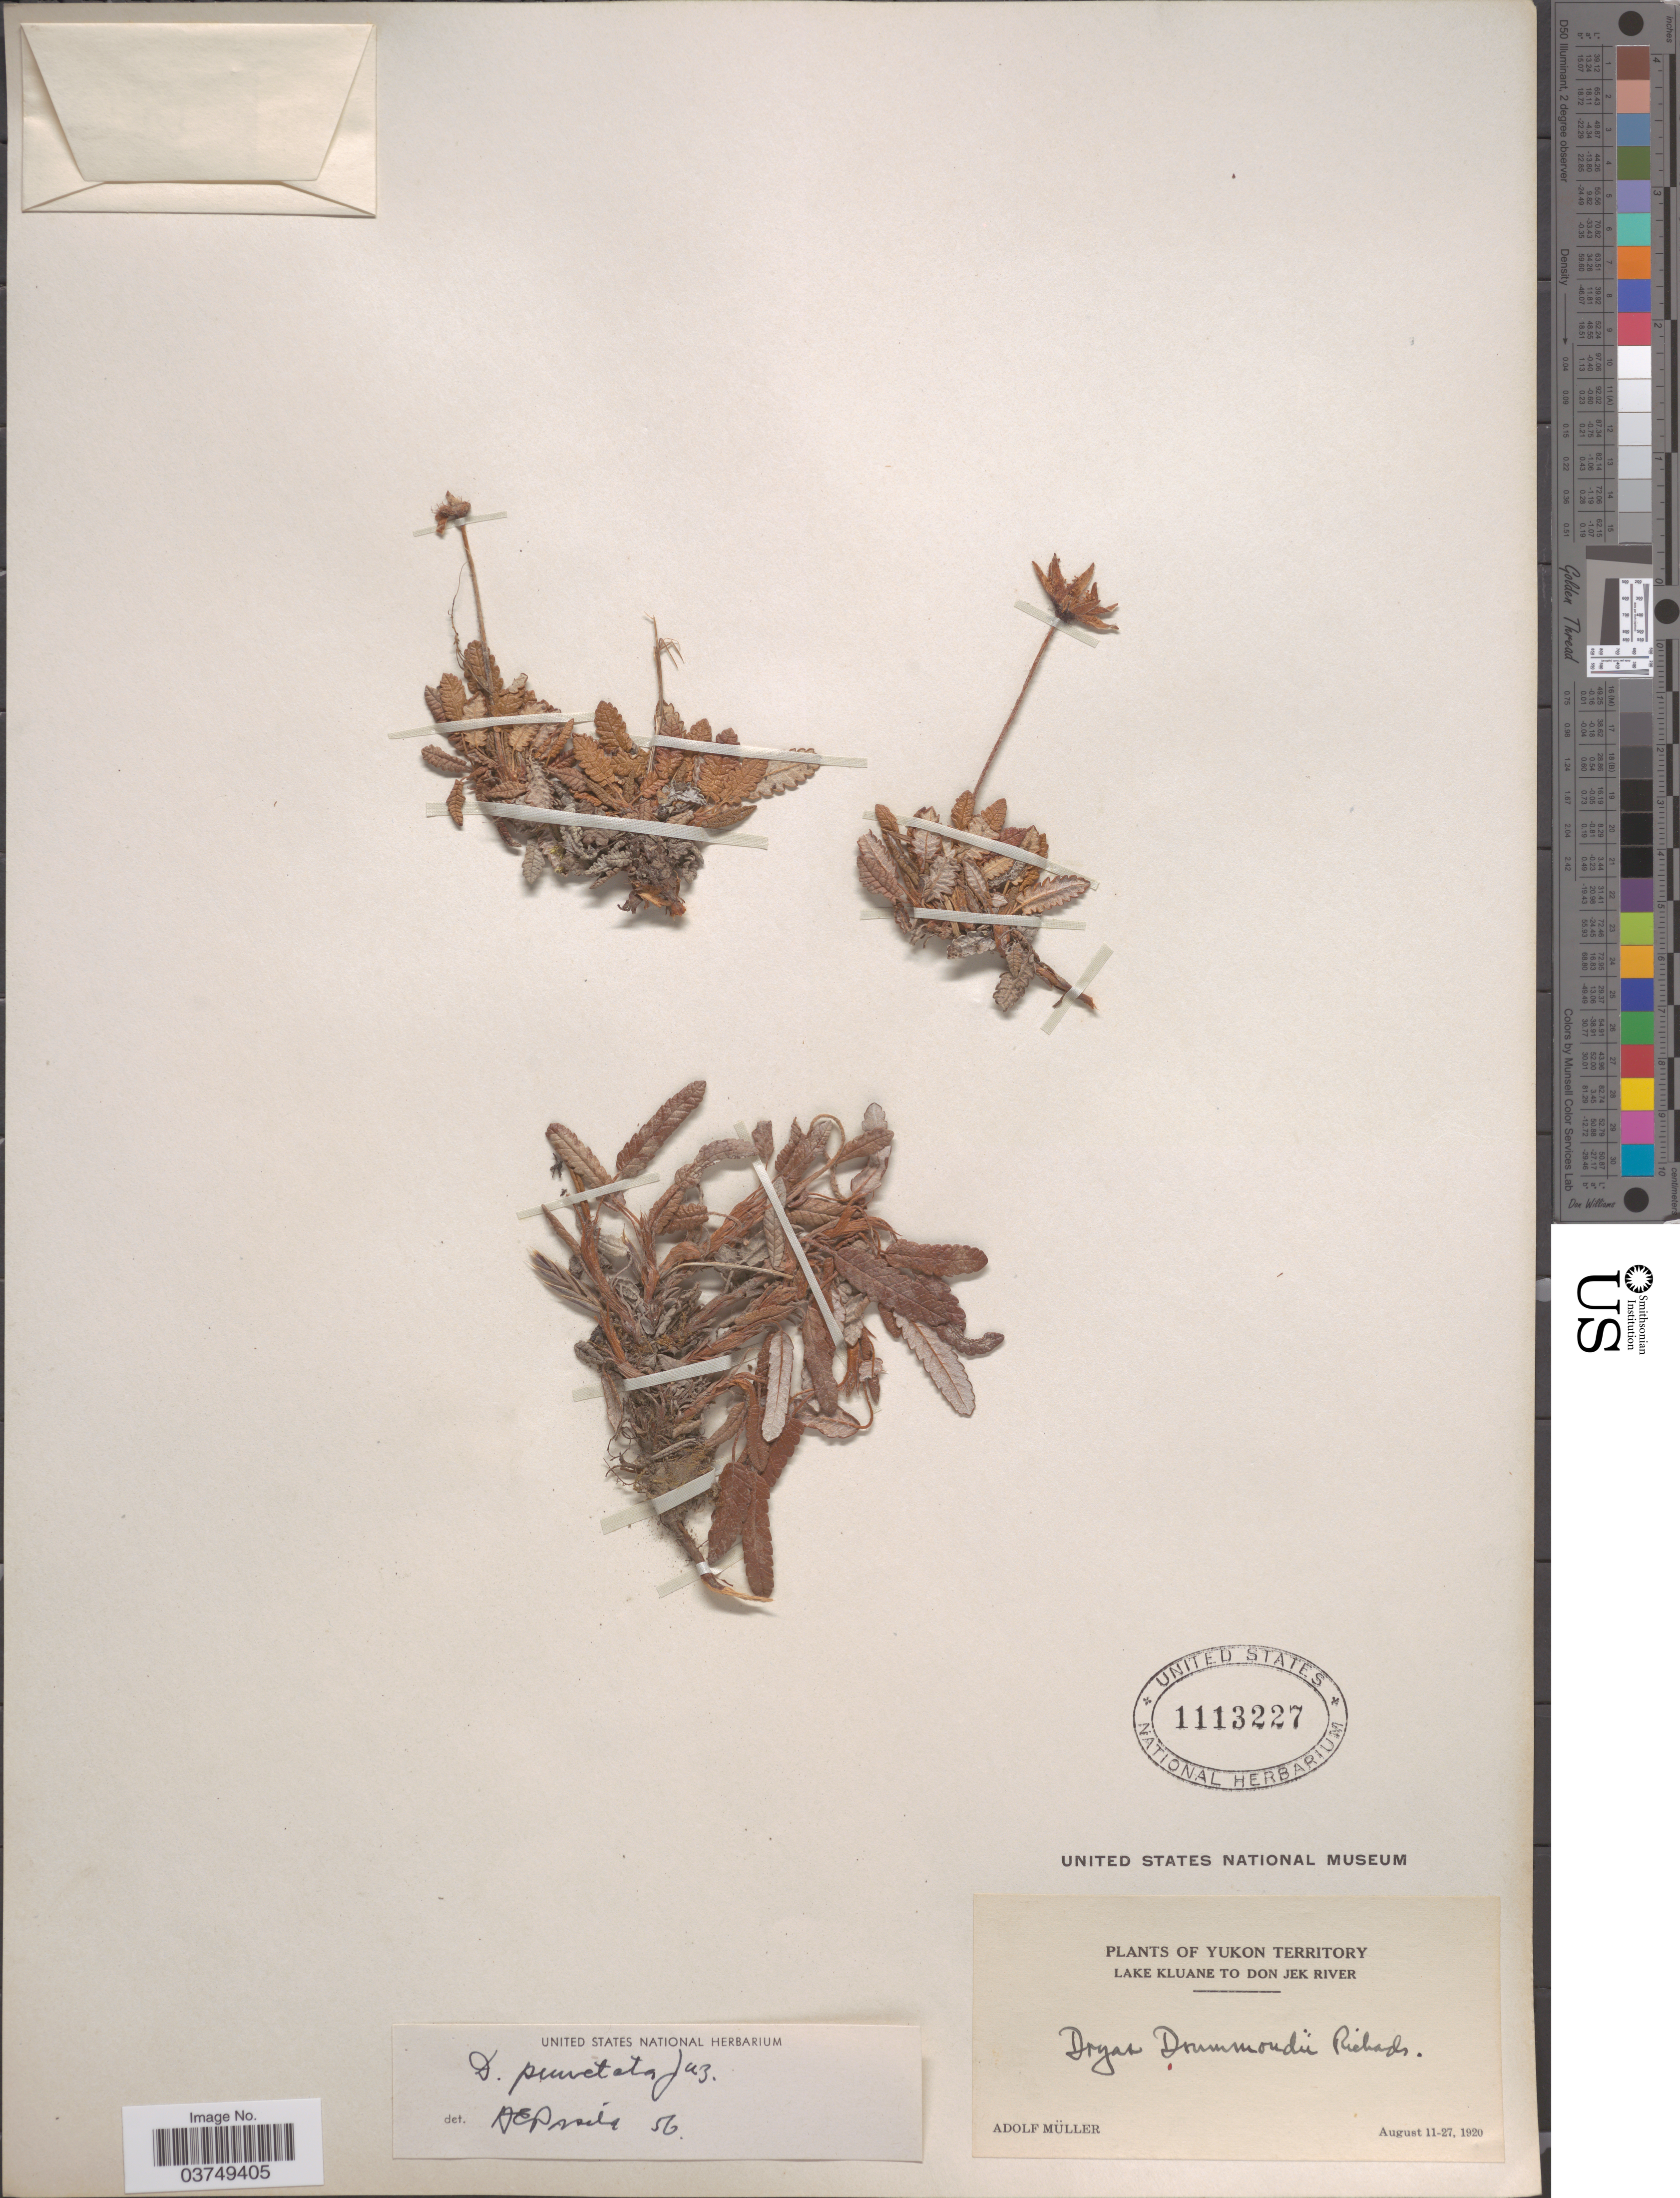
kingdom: Plantae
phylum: Tracheophyta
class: Magnoliopsida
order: Rosales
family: Rosaceae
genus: Dryas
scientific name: Dryas drummondii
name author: Hook. & Richardson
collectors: A. Muller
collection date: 1920-08-11/1920-08-27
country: Canada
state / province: Yukon Territory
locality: Lake Kluane to Don Jek River.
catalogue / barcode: US 1113227